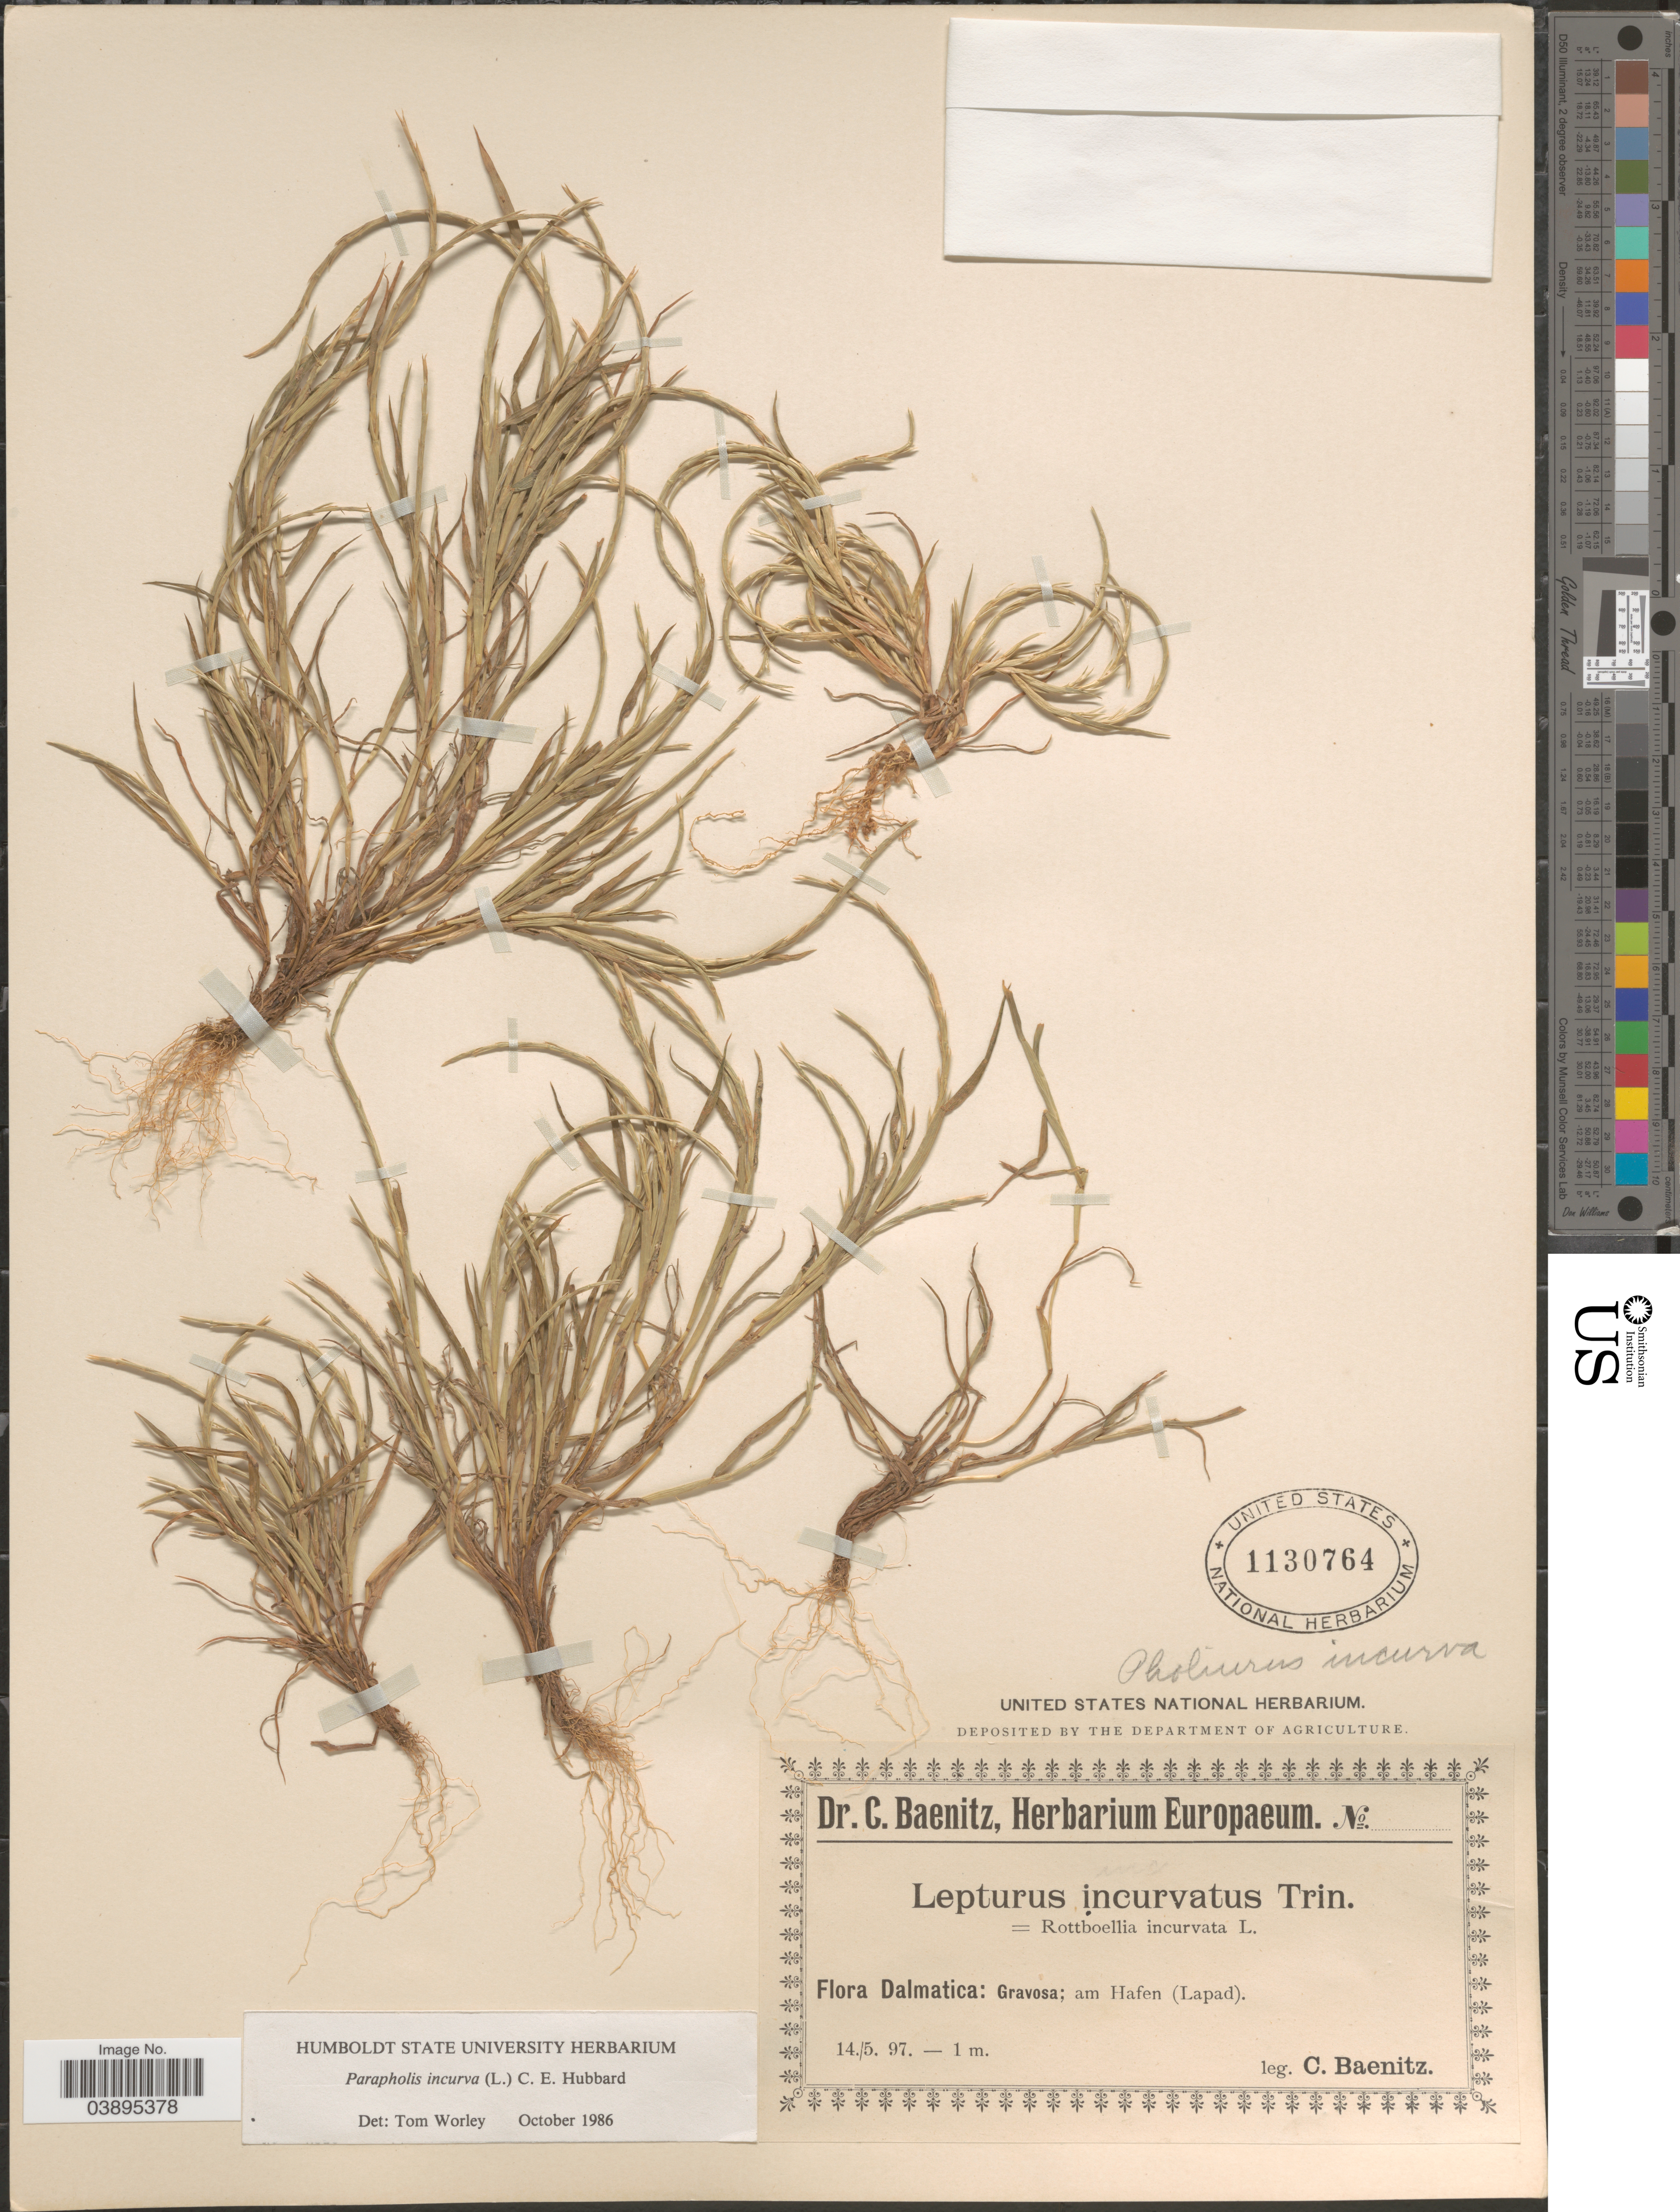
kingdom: Plantae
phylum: Tracheophyta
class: Liliopsida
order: Poales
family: Poaceae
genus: Parapholis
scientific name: Parapholis incurva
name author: (L.) C.E. Hubb.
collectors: C. G. Baenitz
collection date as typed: Transcribed d/m/y: 14/5/97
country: Croatia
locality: Dalmatica: Gravosa; am Hafen (Lapad).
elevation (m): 1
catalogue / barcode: US 1130764